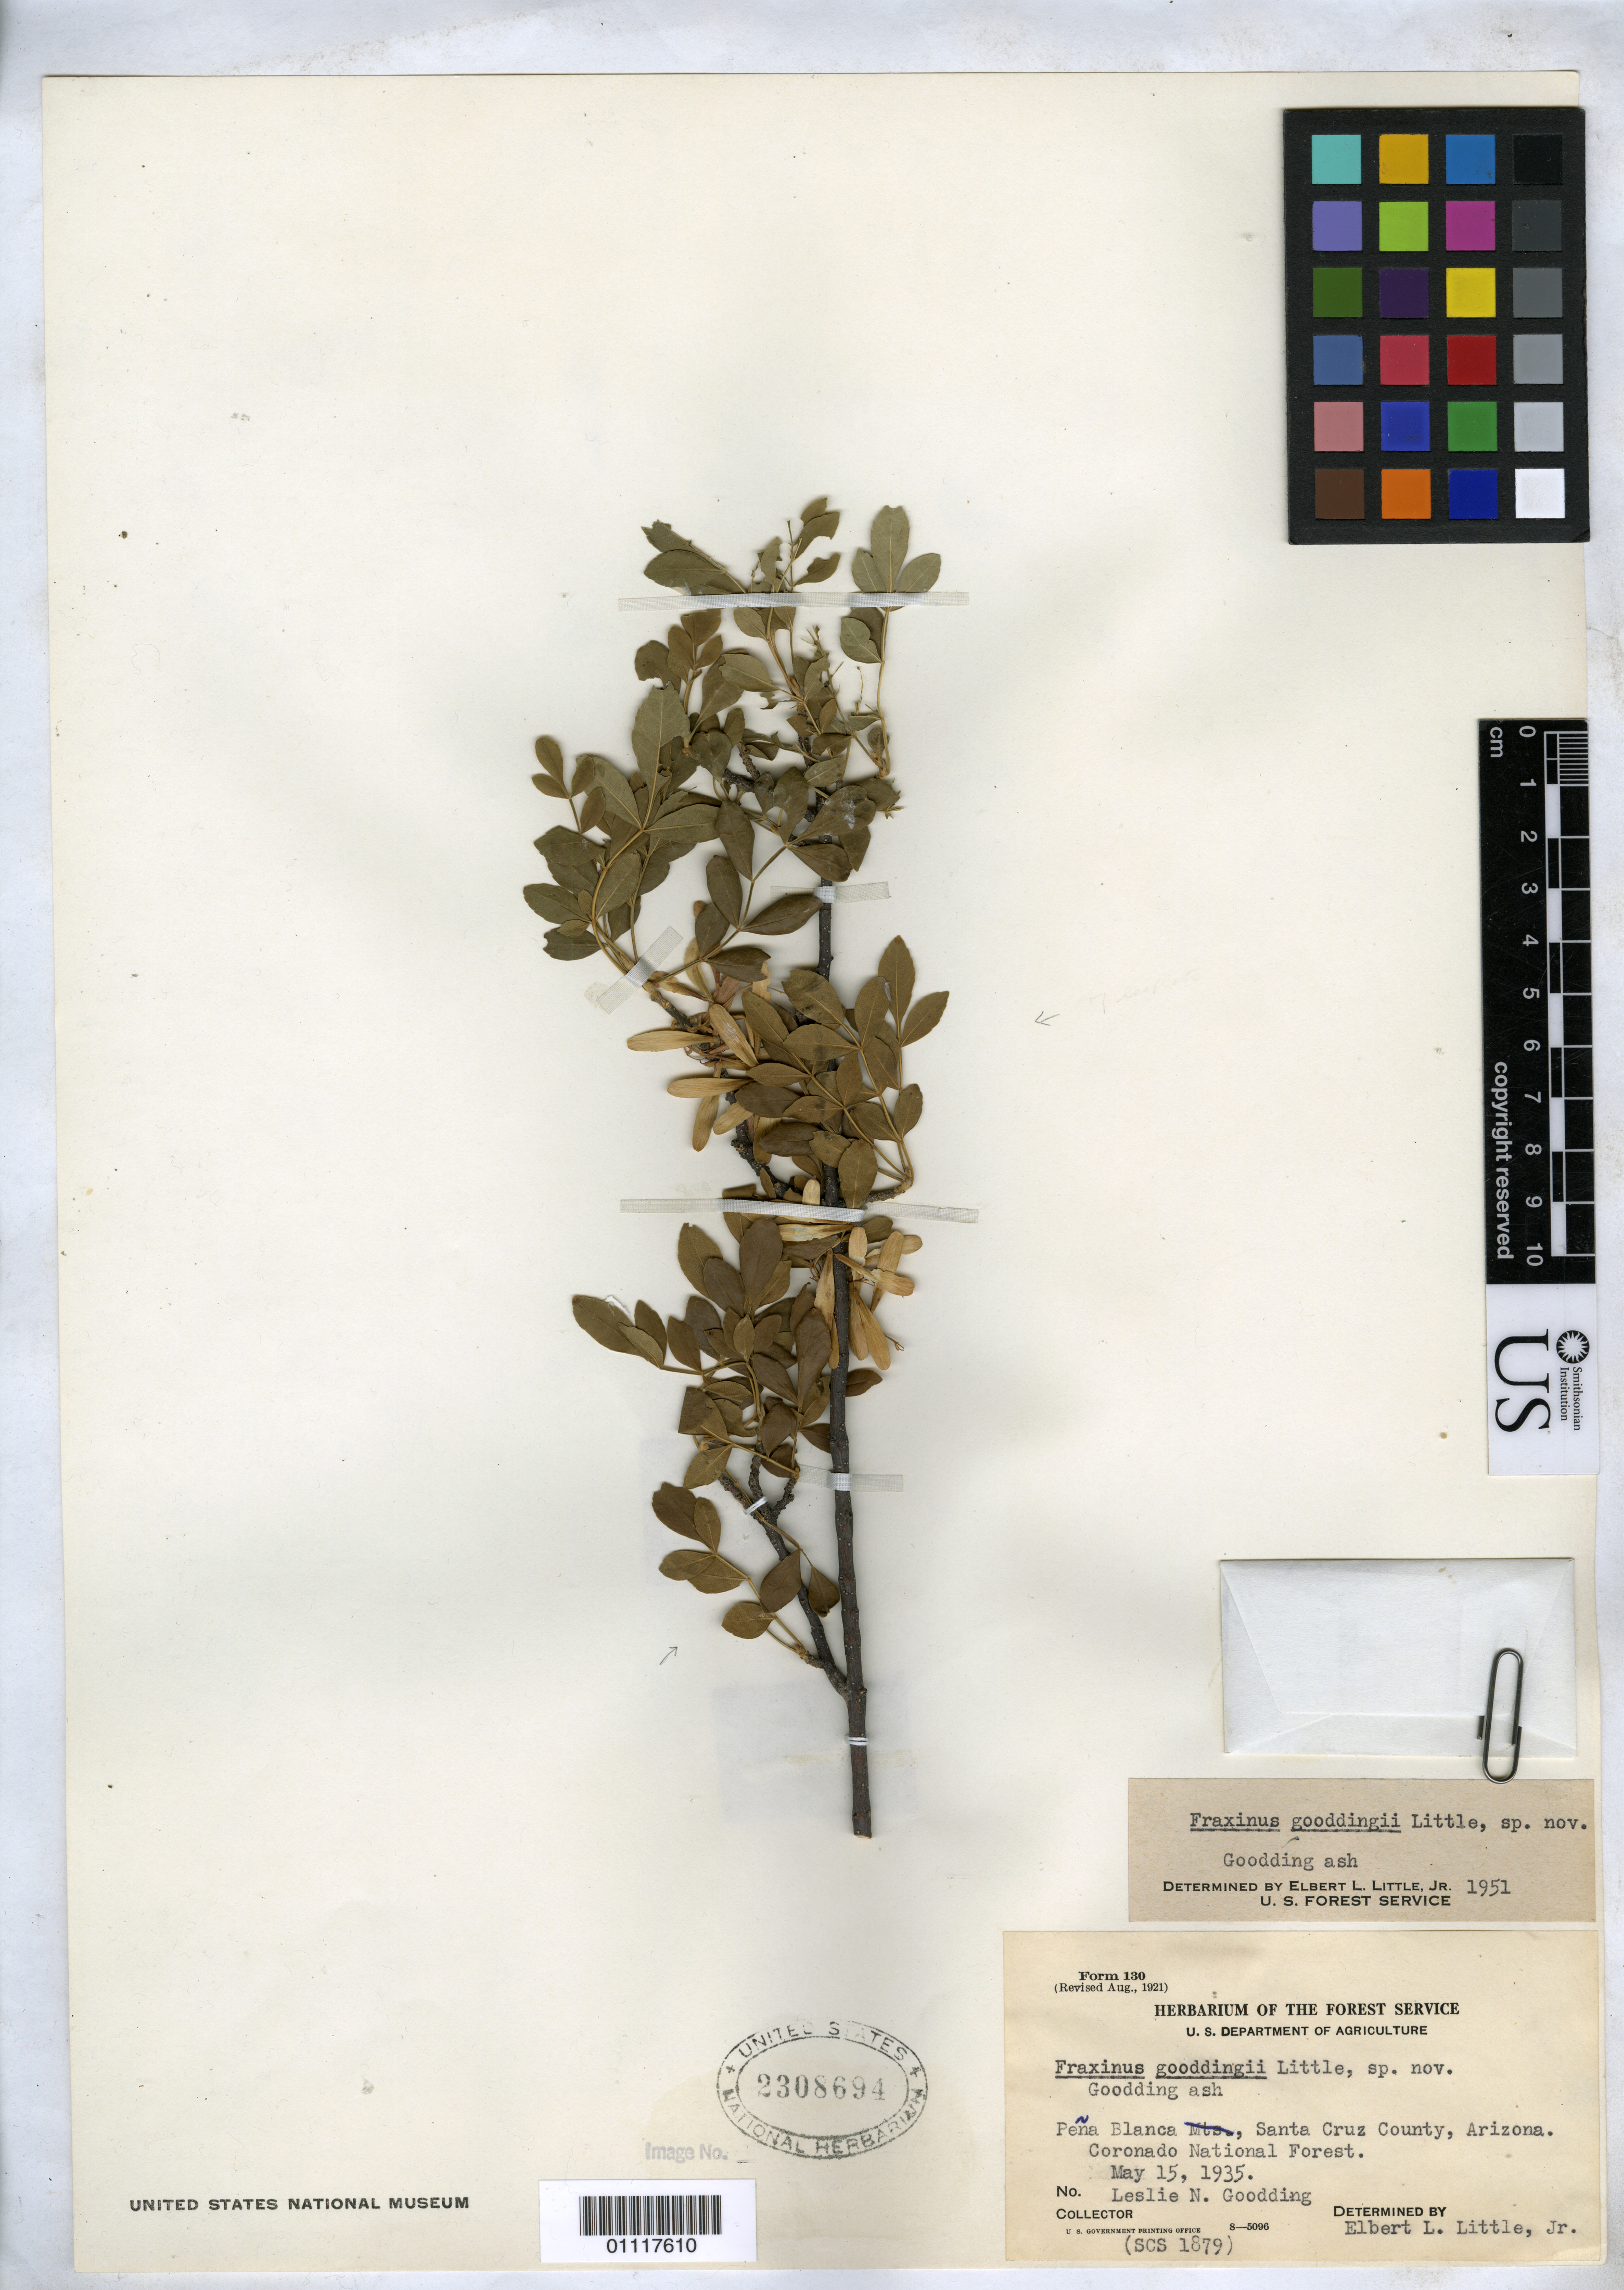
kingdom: Plantae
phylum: Tracheophyta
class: Magnoliopsida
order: Lamiales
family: Oleaceae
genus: Fraxinus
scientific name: Fraxinus gooddingii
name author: Little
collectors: L. N. Goodding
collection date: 1935-05-15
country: United States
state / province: Arizona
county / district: Santa Cruz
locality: Pena Blanca, Coronado National Forest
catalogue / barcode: US 2308694